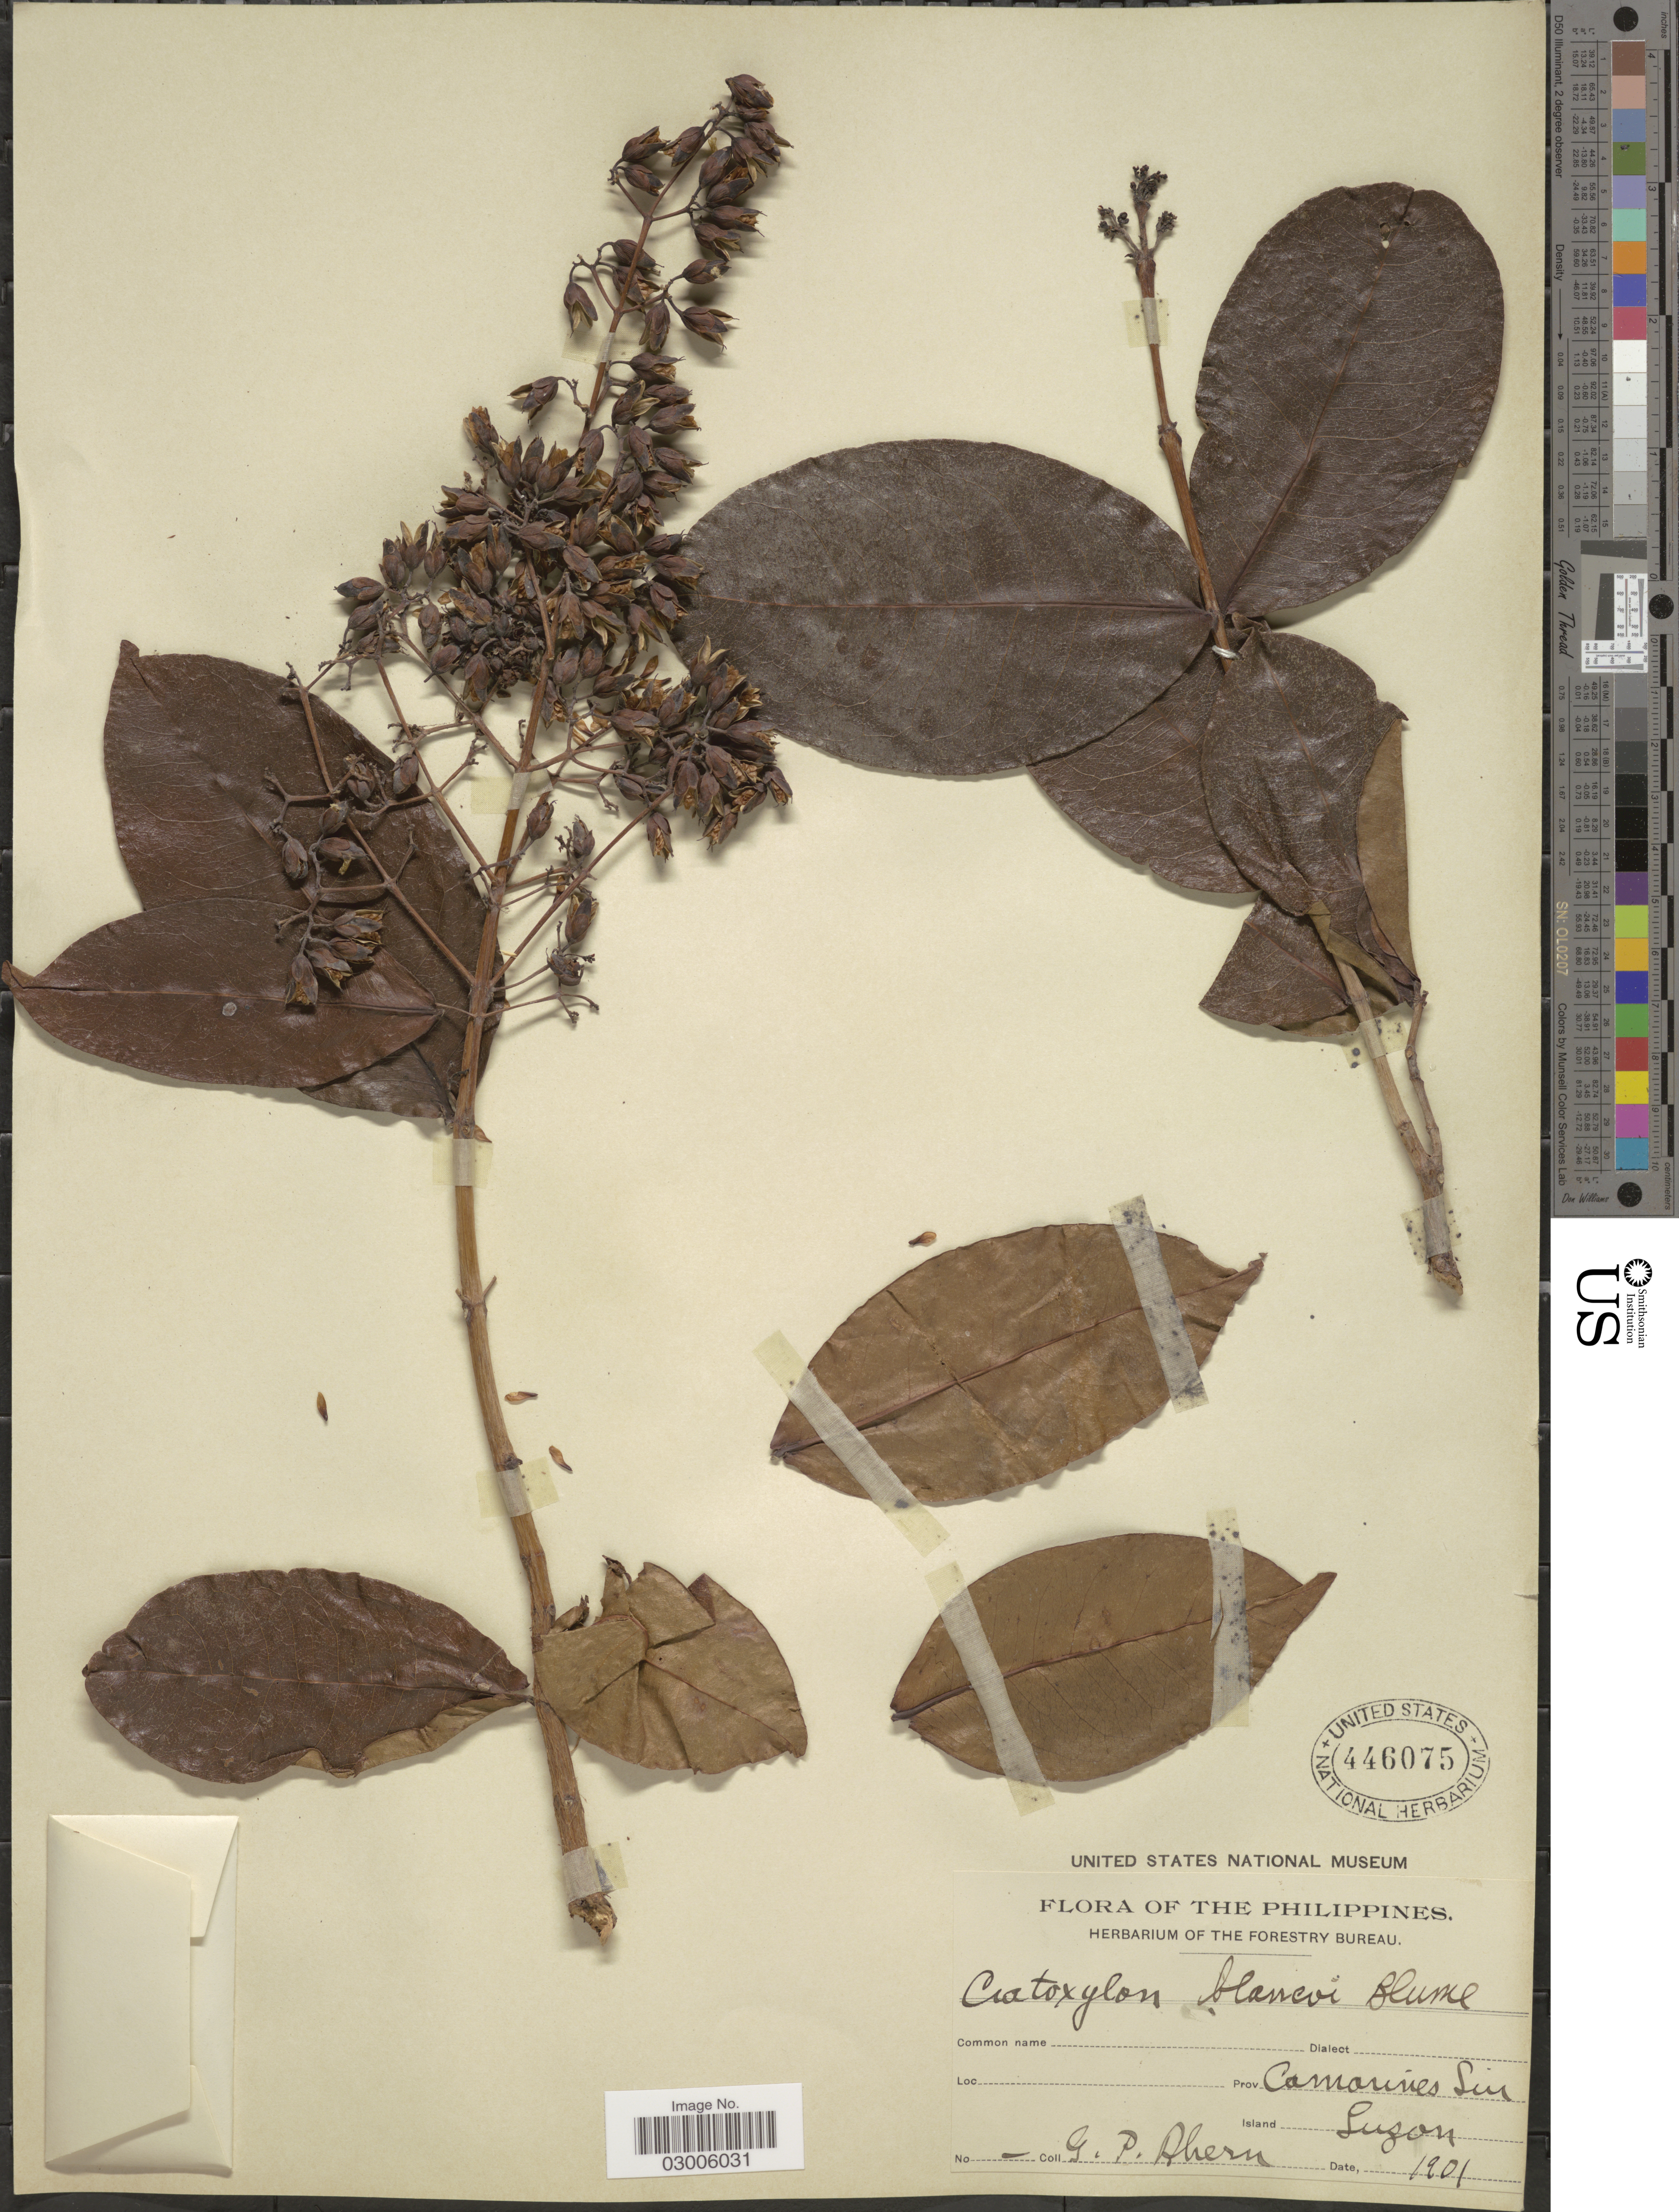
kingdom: Plantae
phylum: Tracheophyta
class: Magnoliopsida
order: Malpighiales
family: Hypericaceae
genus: Cratoxylum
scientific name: Cratoxylum blancoi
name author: Blume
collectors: G. Ahern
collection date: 1901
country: Philippines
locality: Prov. Camarines Sur. Island Luzon.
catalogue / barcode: US 446075